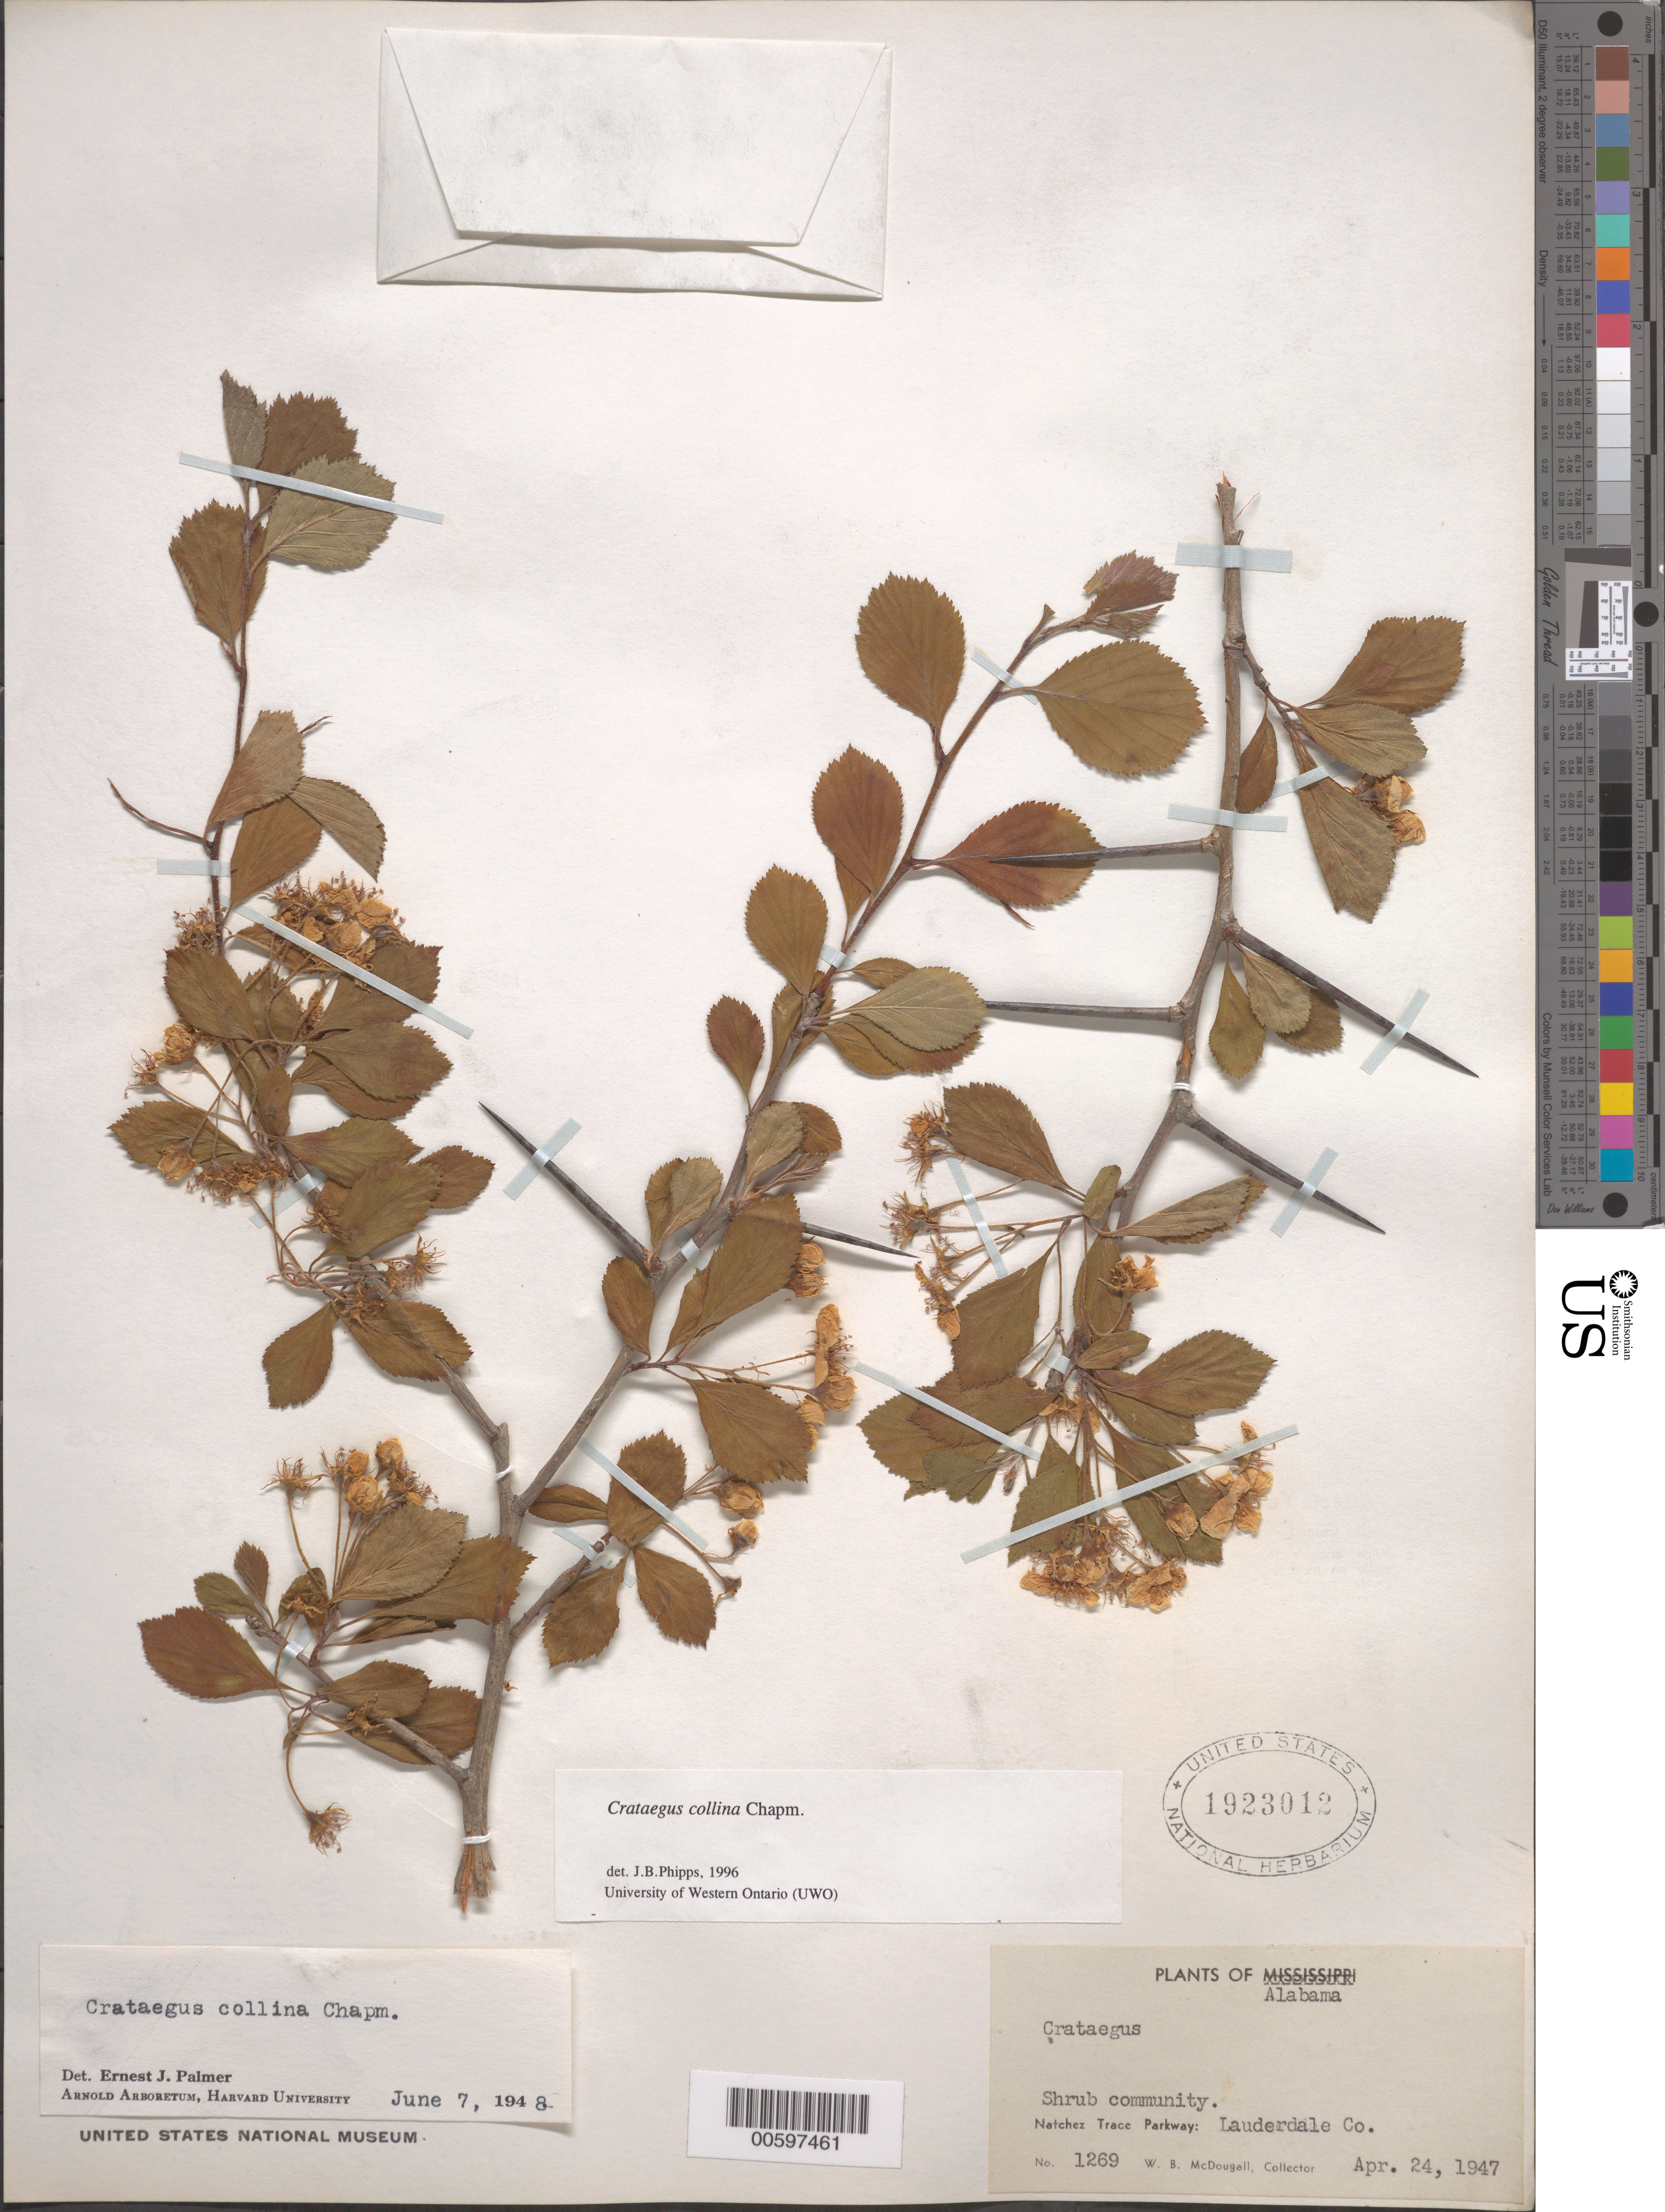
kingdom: Plantae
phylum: Tracheophyta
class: Magnoliopsida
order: Rosales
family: Rosaceae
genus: Crataegus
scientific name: Crataegus collina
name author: Chapm.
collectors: W. McDougall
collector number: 1269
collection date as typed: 24 Apr 1947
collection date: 1947-04-24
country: United States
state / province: Alabama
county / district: Lauderdale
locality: Natchez Trace Parkway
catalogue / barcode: US 1923012